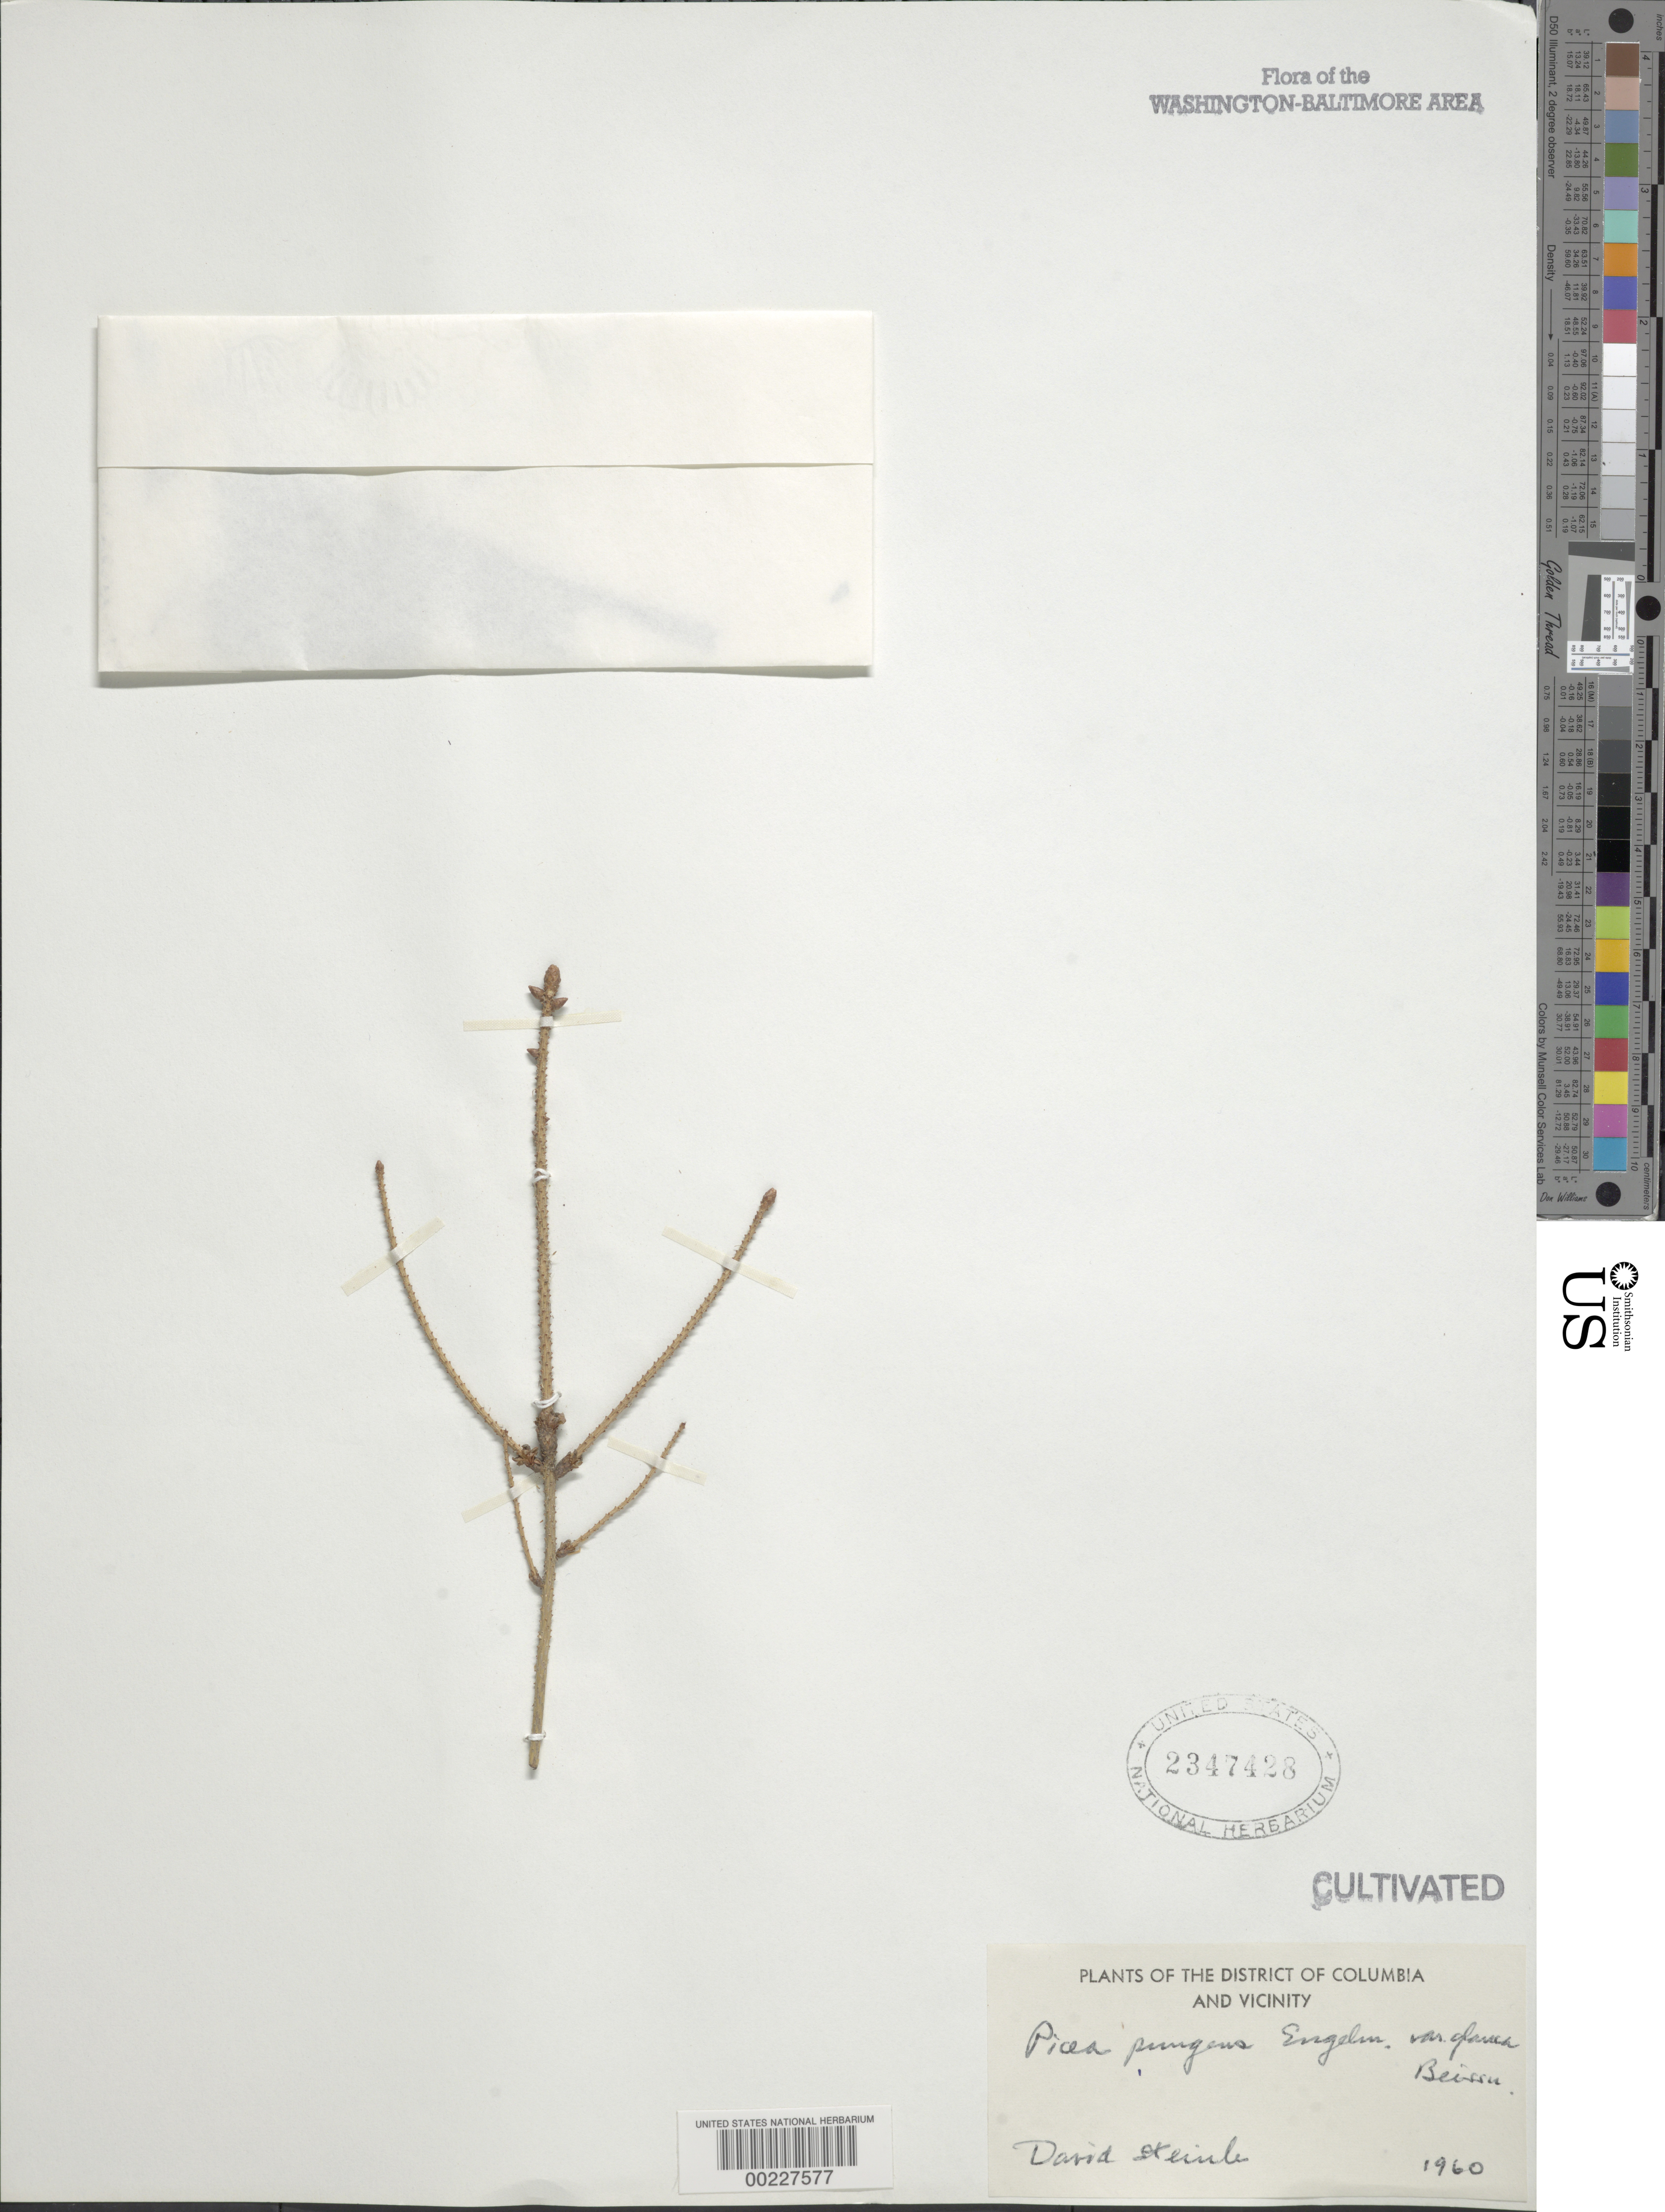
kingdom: Plantae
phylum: Tracheophyta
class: Pinopsida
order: Pinales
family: Pinaceae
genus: Picea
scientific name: Picea pungens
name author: Engelm.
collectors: D. Steinle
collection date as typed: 1960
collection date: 1960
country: United States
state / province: Maryland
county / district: Prince George's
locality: Berwin Hts., 8730 Edmonston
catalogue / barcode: US 2347428